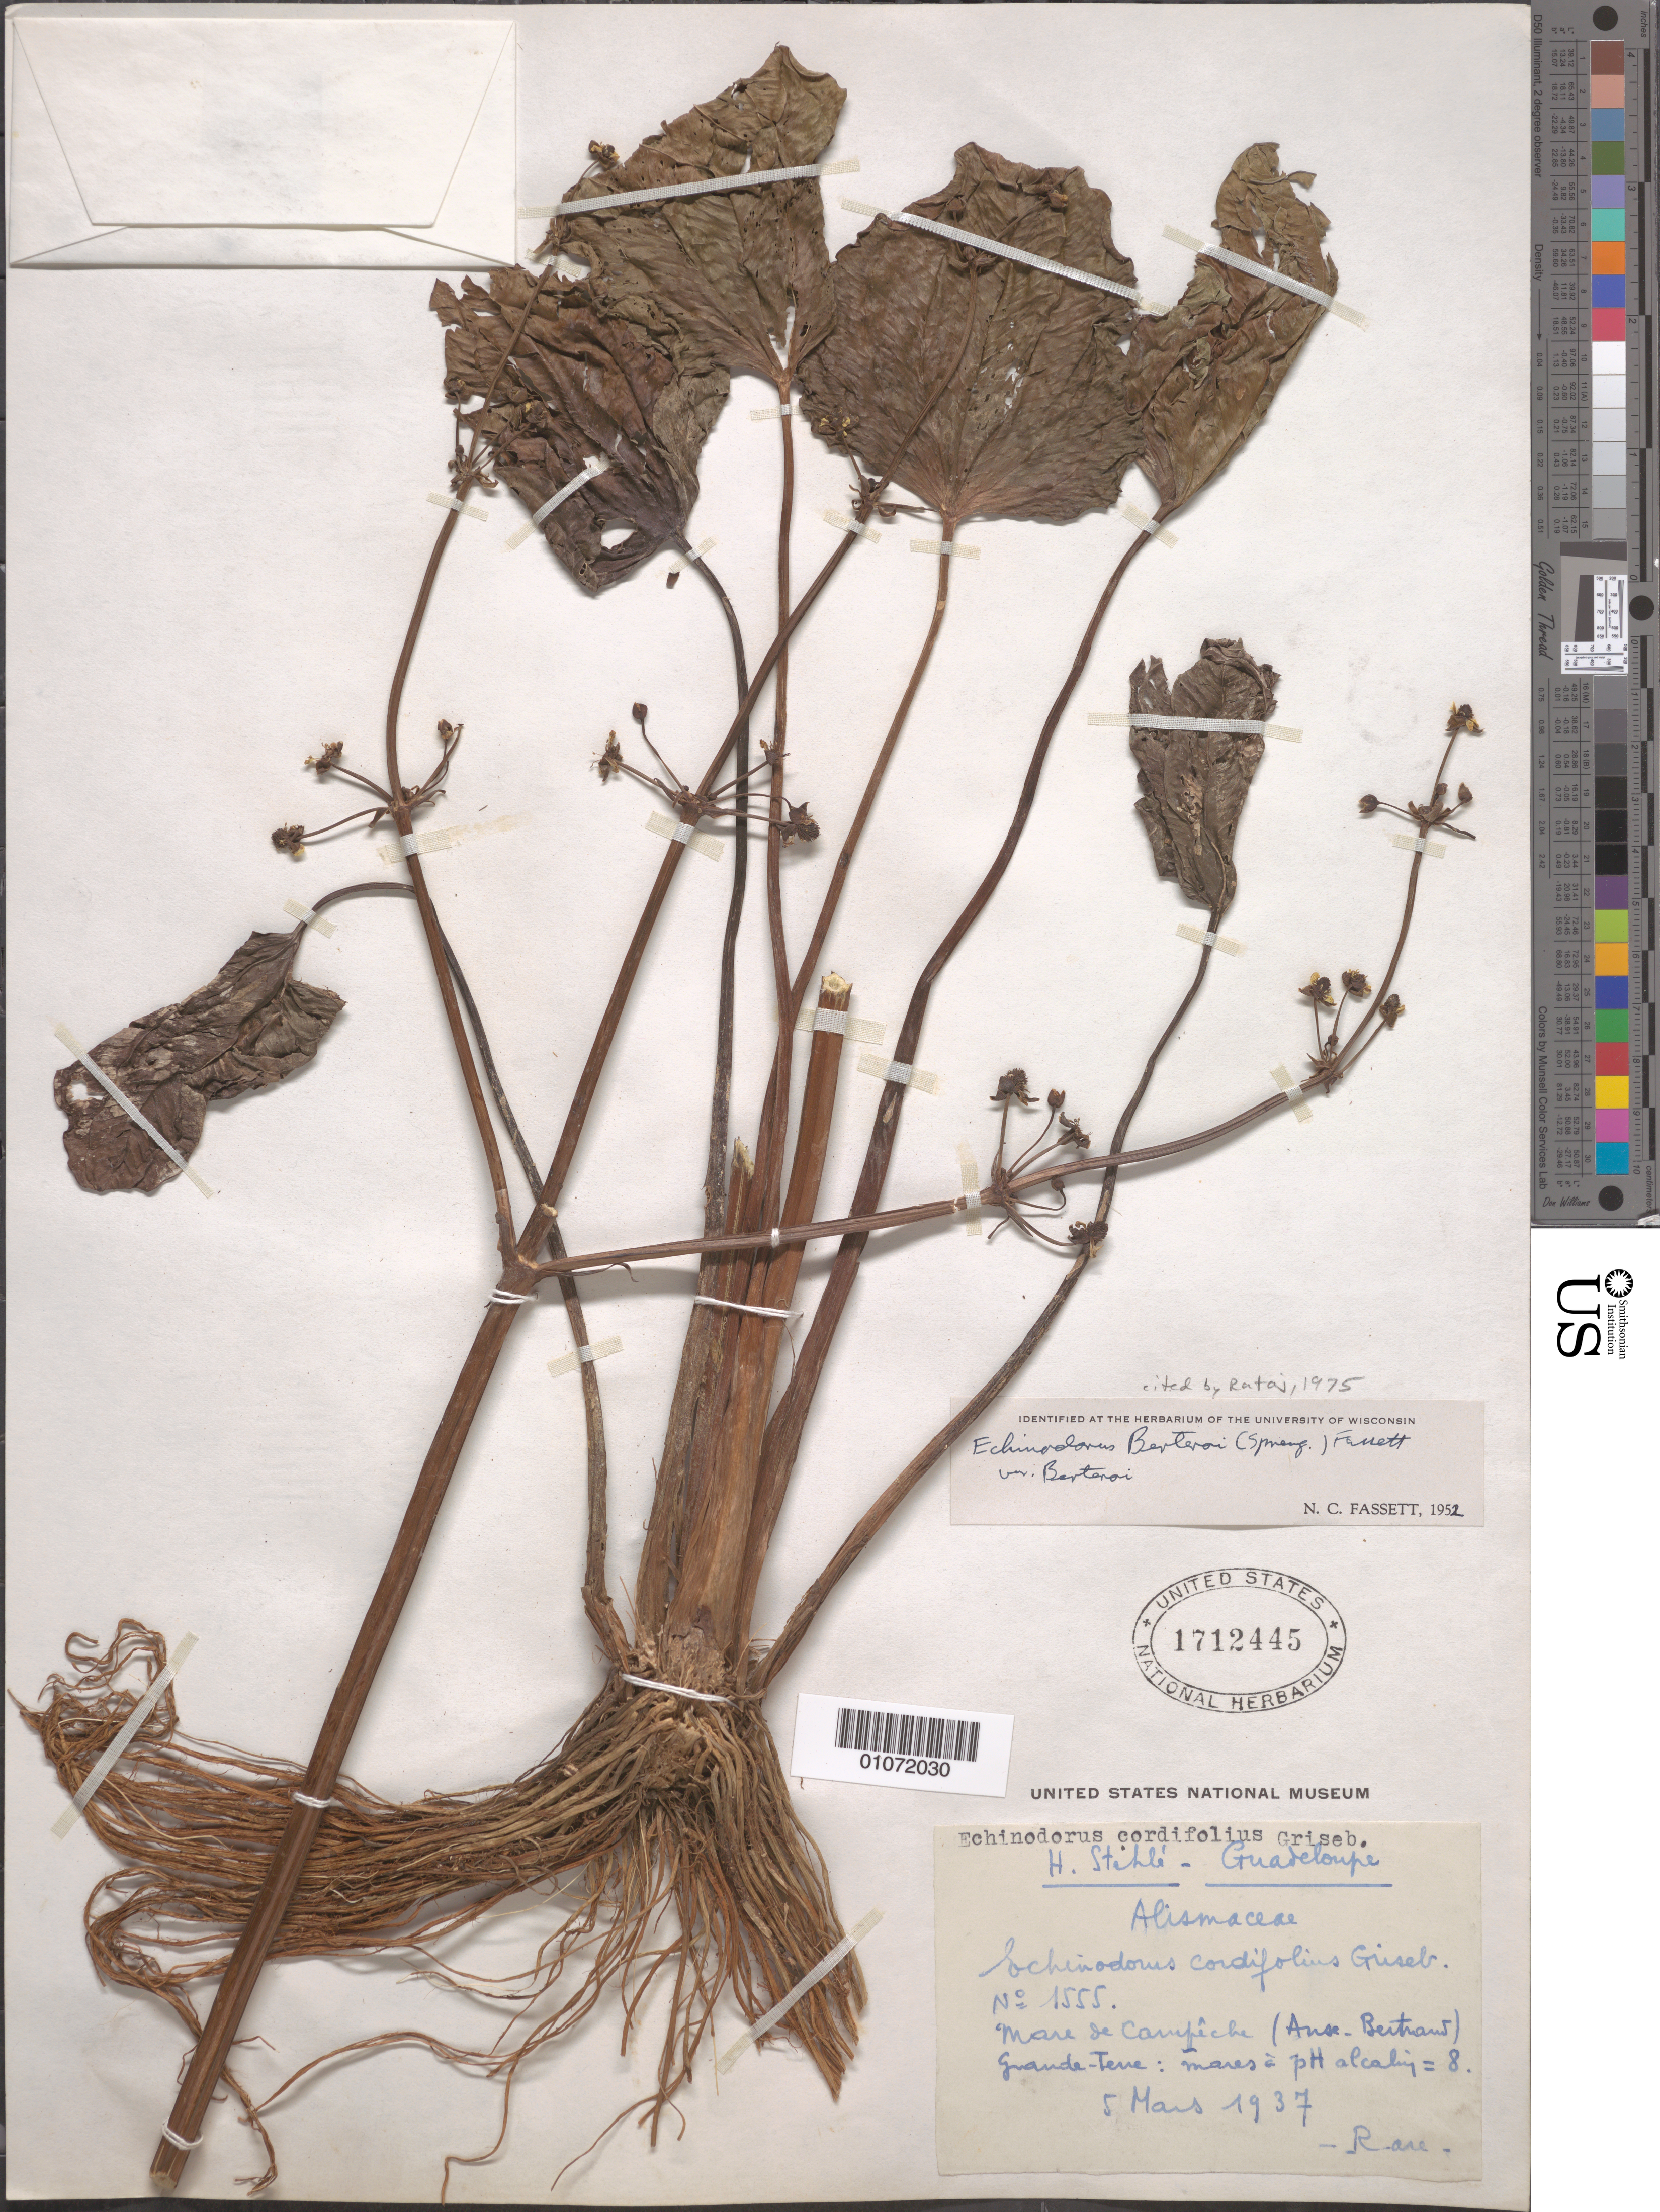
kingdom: Plantae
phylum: Tracheophyta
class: Liliopsida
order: Alismatales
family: Alismataceae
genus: Echinodorus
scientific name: Echinodorus berteroi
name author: (Spreng.) Fassett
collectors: H. Stehlé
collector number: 1555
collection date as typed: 05 Mar 1937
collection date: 1937-03-05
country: Guadeloupe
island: Grande Terre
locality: Mare de Carufice (Anse-Bertrans) Grande-Terre:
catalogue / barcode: US 1712445